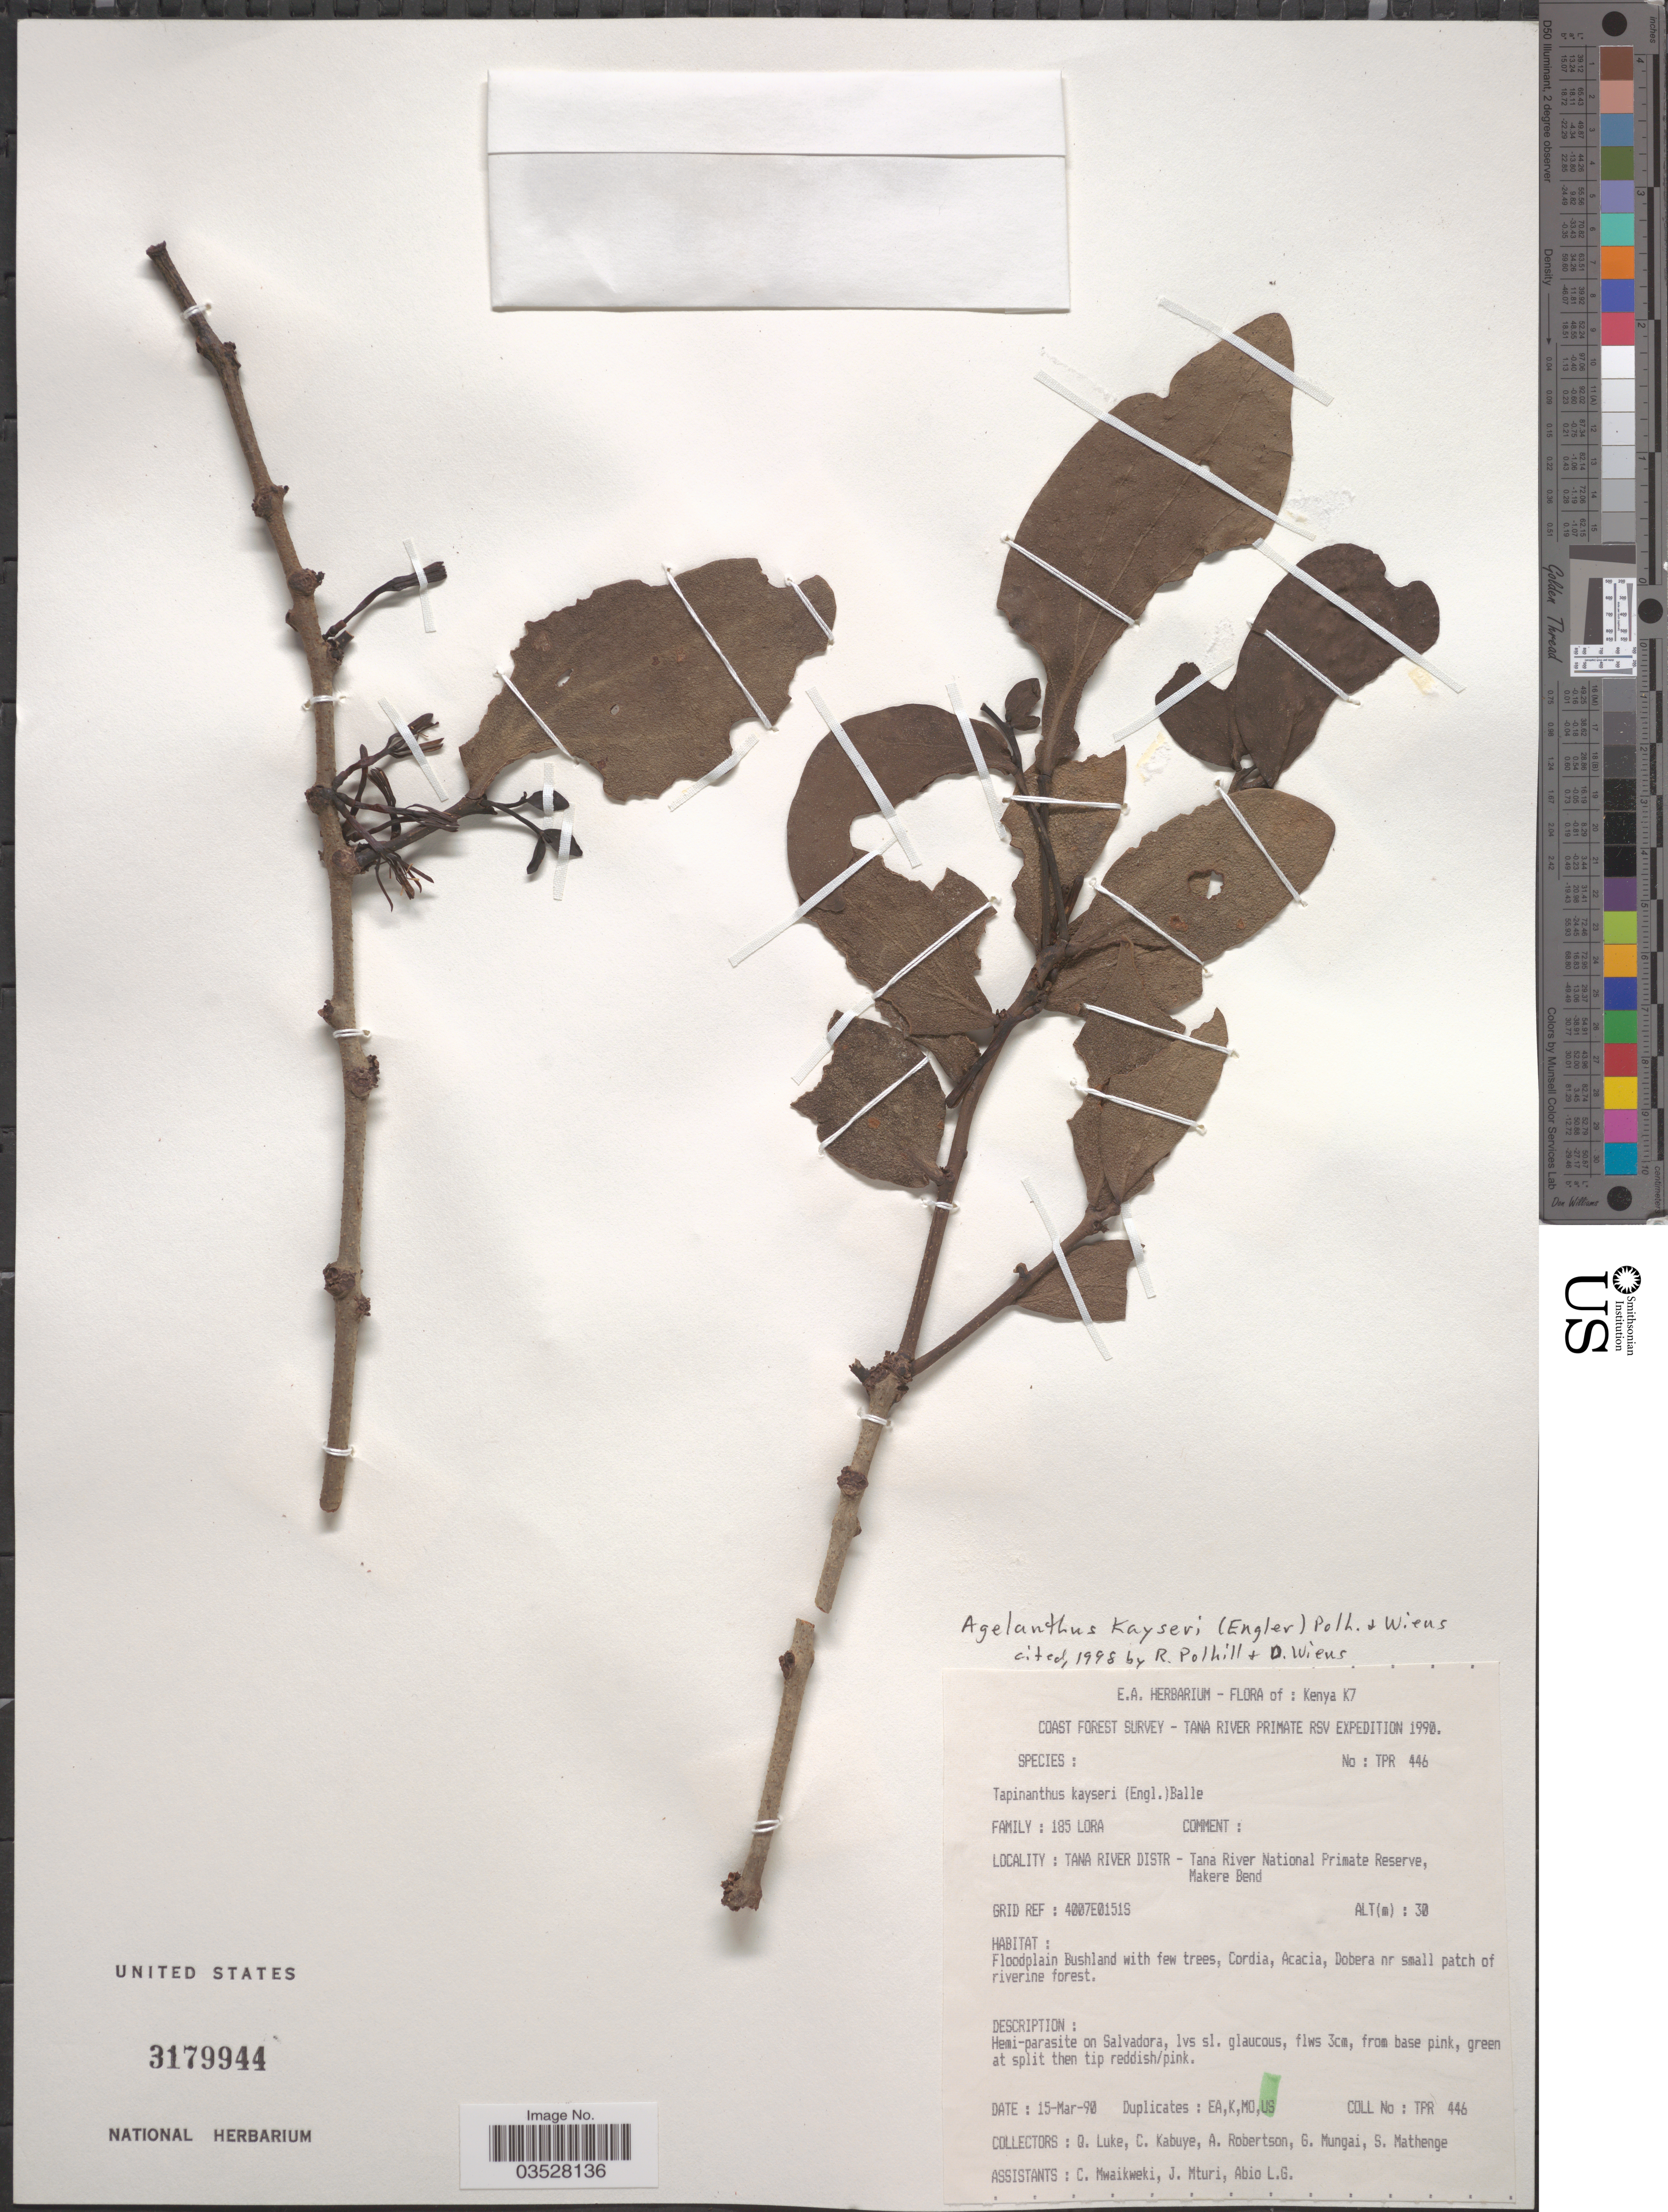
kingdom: Plantae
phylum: Tracheophyta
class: Magnoliopsida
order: Santalales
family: Loranthaceae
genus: Agelanthus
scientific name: Agelanthus kayseri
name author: (Engl.) Polhill & Wiens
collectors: Q. Luke, C. Kabuye, A. Robertson, G. Mungai & et al.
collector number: TPR446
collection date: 1990-03-15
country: Kenya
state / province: Tana River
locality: Coast Forest. Tana River Primate RSV. Tana River Distr - Tana River National Primate Reserve, Makere Bend.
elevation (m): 30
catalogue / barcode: US 3179944